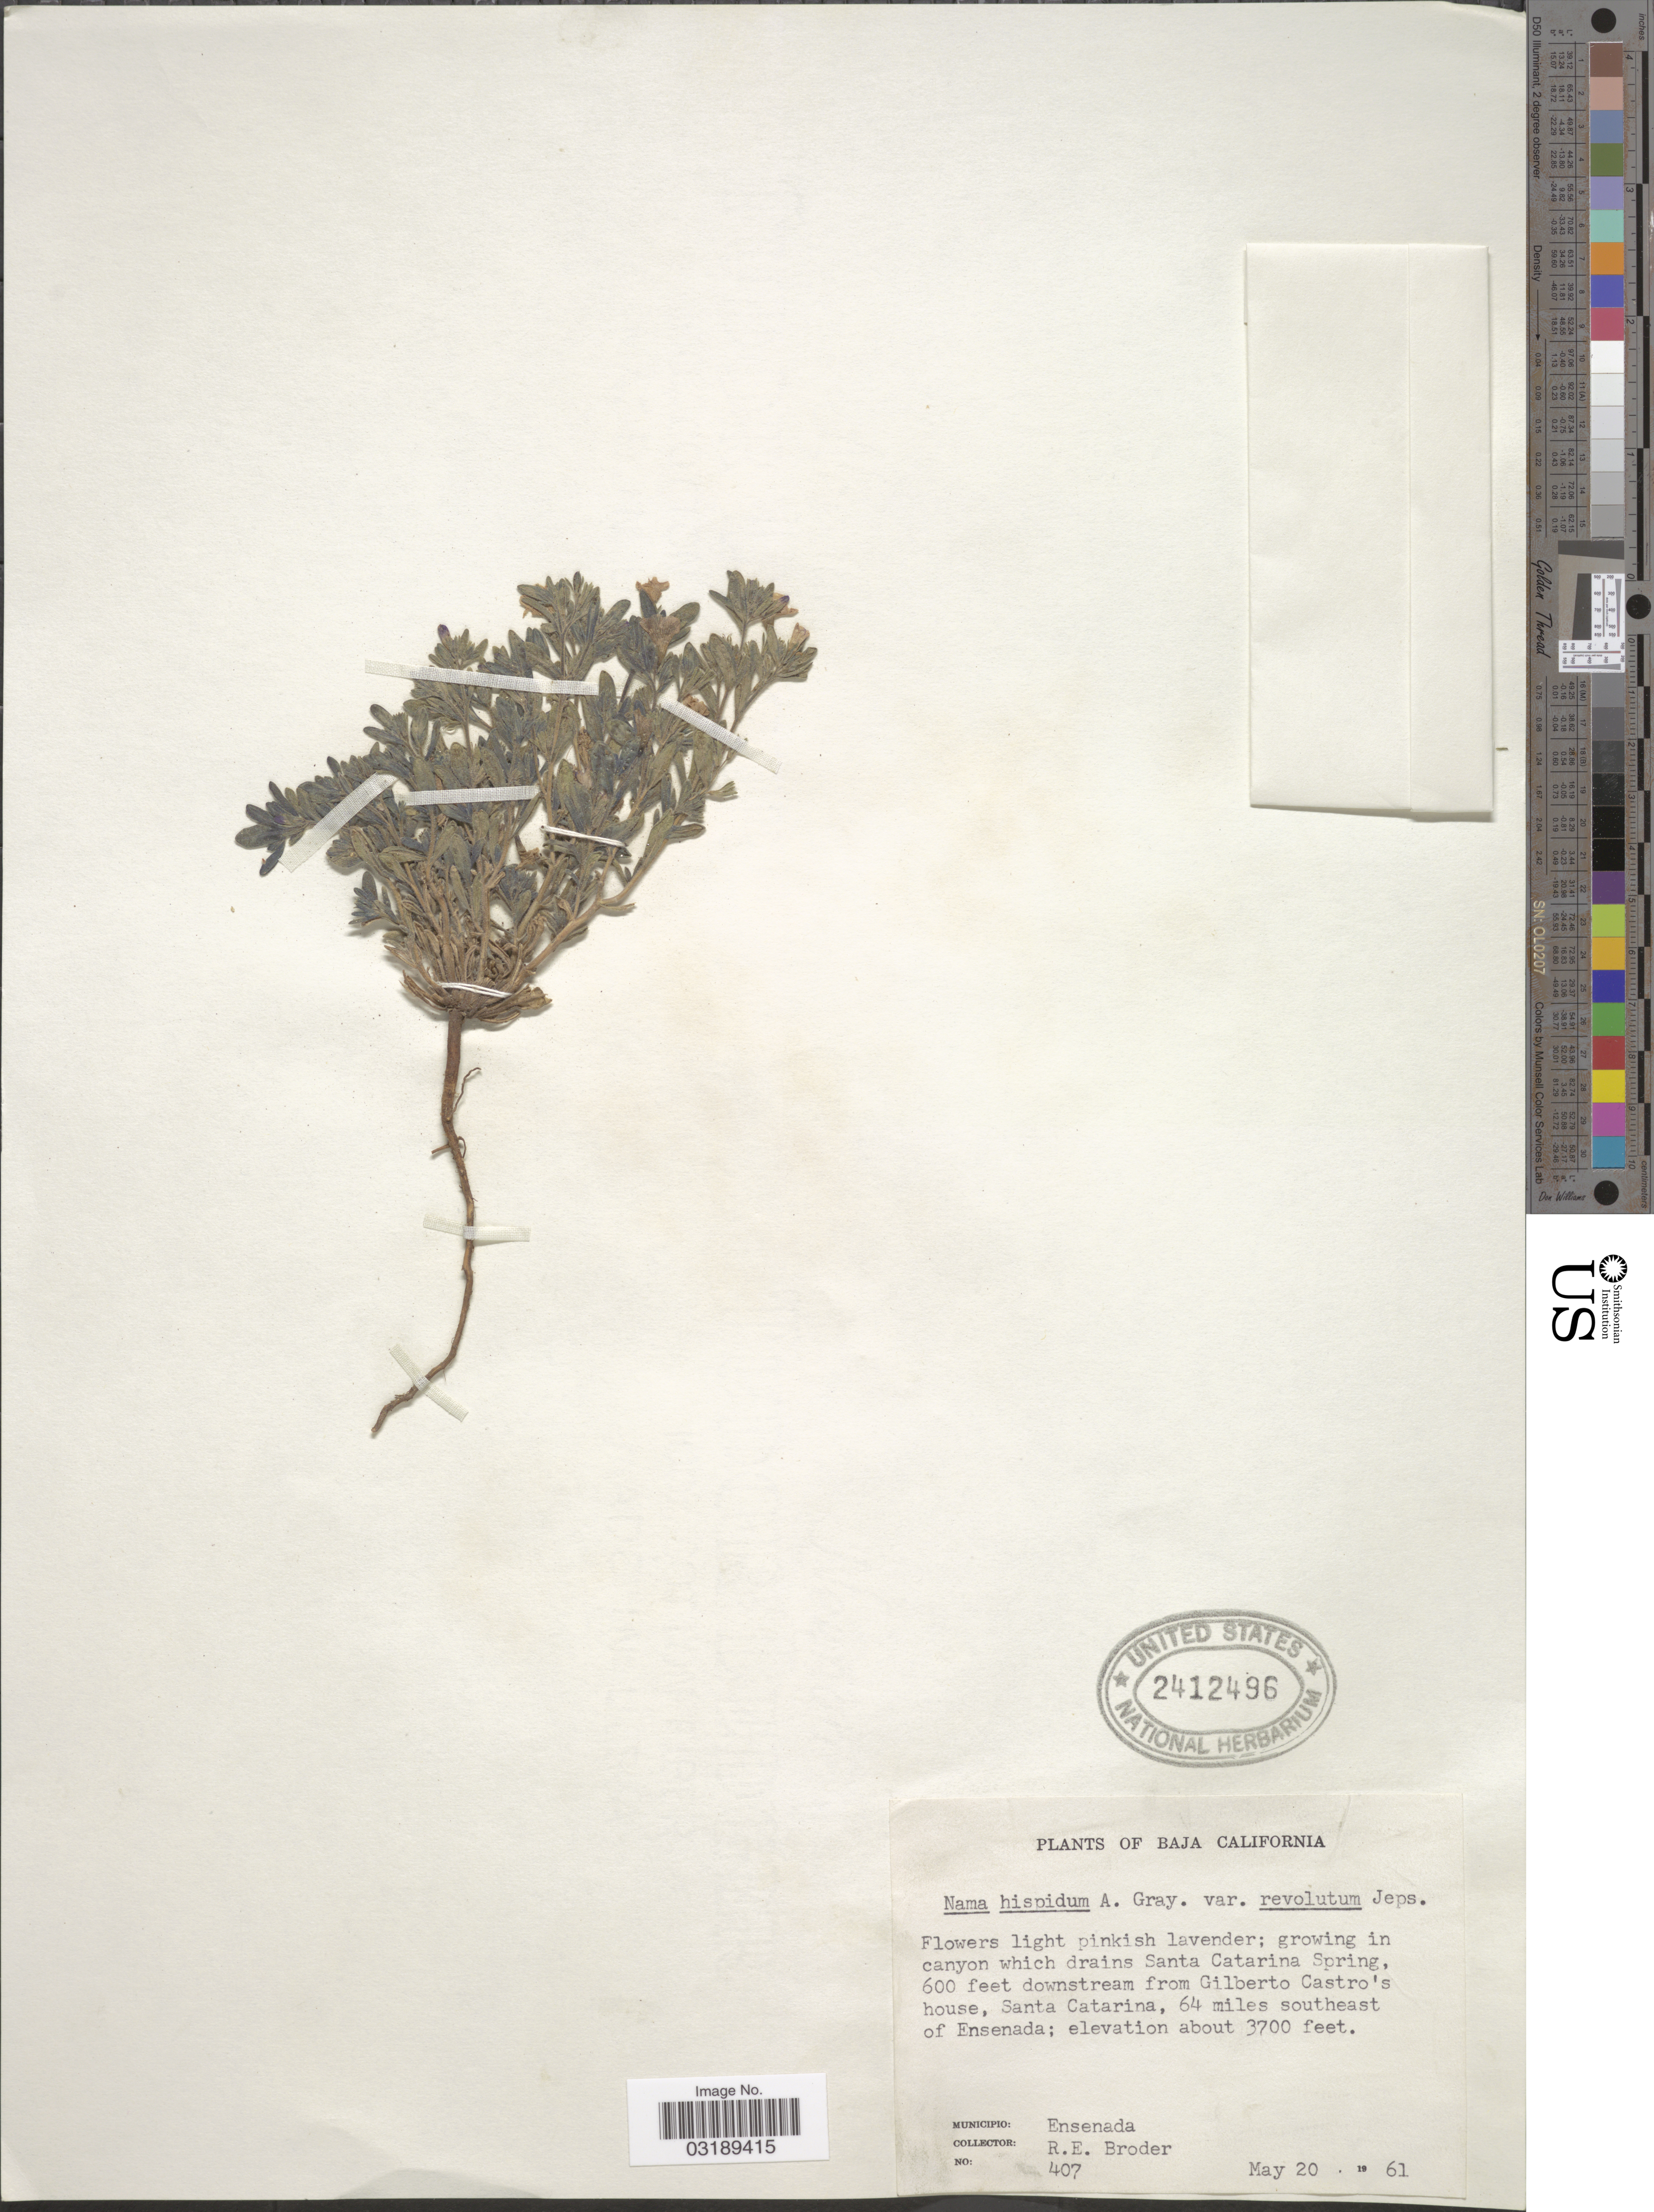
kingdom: Plantae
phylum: Tracheophyta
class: Magnoliopsida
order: Boraginales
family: Namaceae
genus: Nama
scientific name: Nama sp.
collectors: R. Broder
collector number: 407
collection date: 1961-05-20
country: Mexico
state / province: Baja California Norte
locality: Growing in canyon which drains Santa Catarina Spring, 600 feet downstream from Gilberto Castro's house, Santa Catarina, 64 miles southeast of Ensenada; Municipio: Ensenada.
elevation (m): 1128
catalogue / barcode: US 2412496